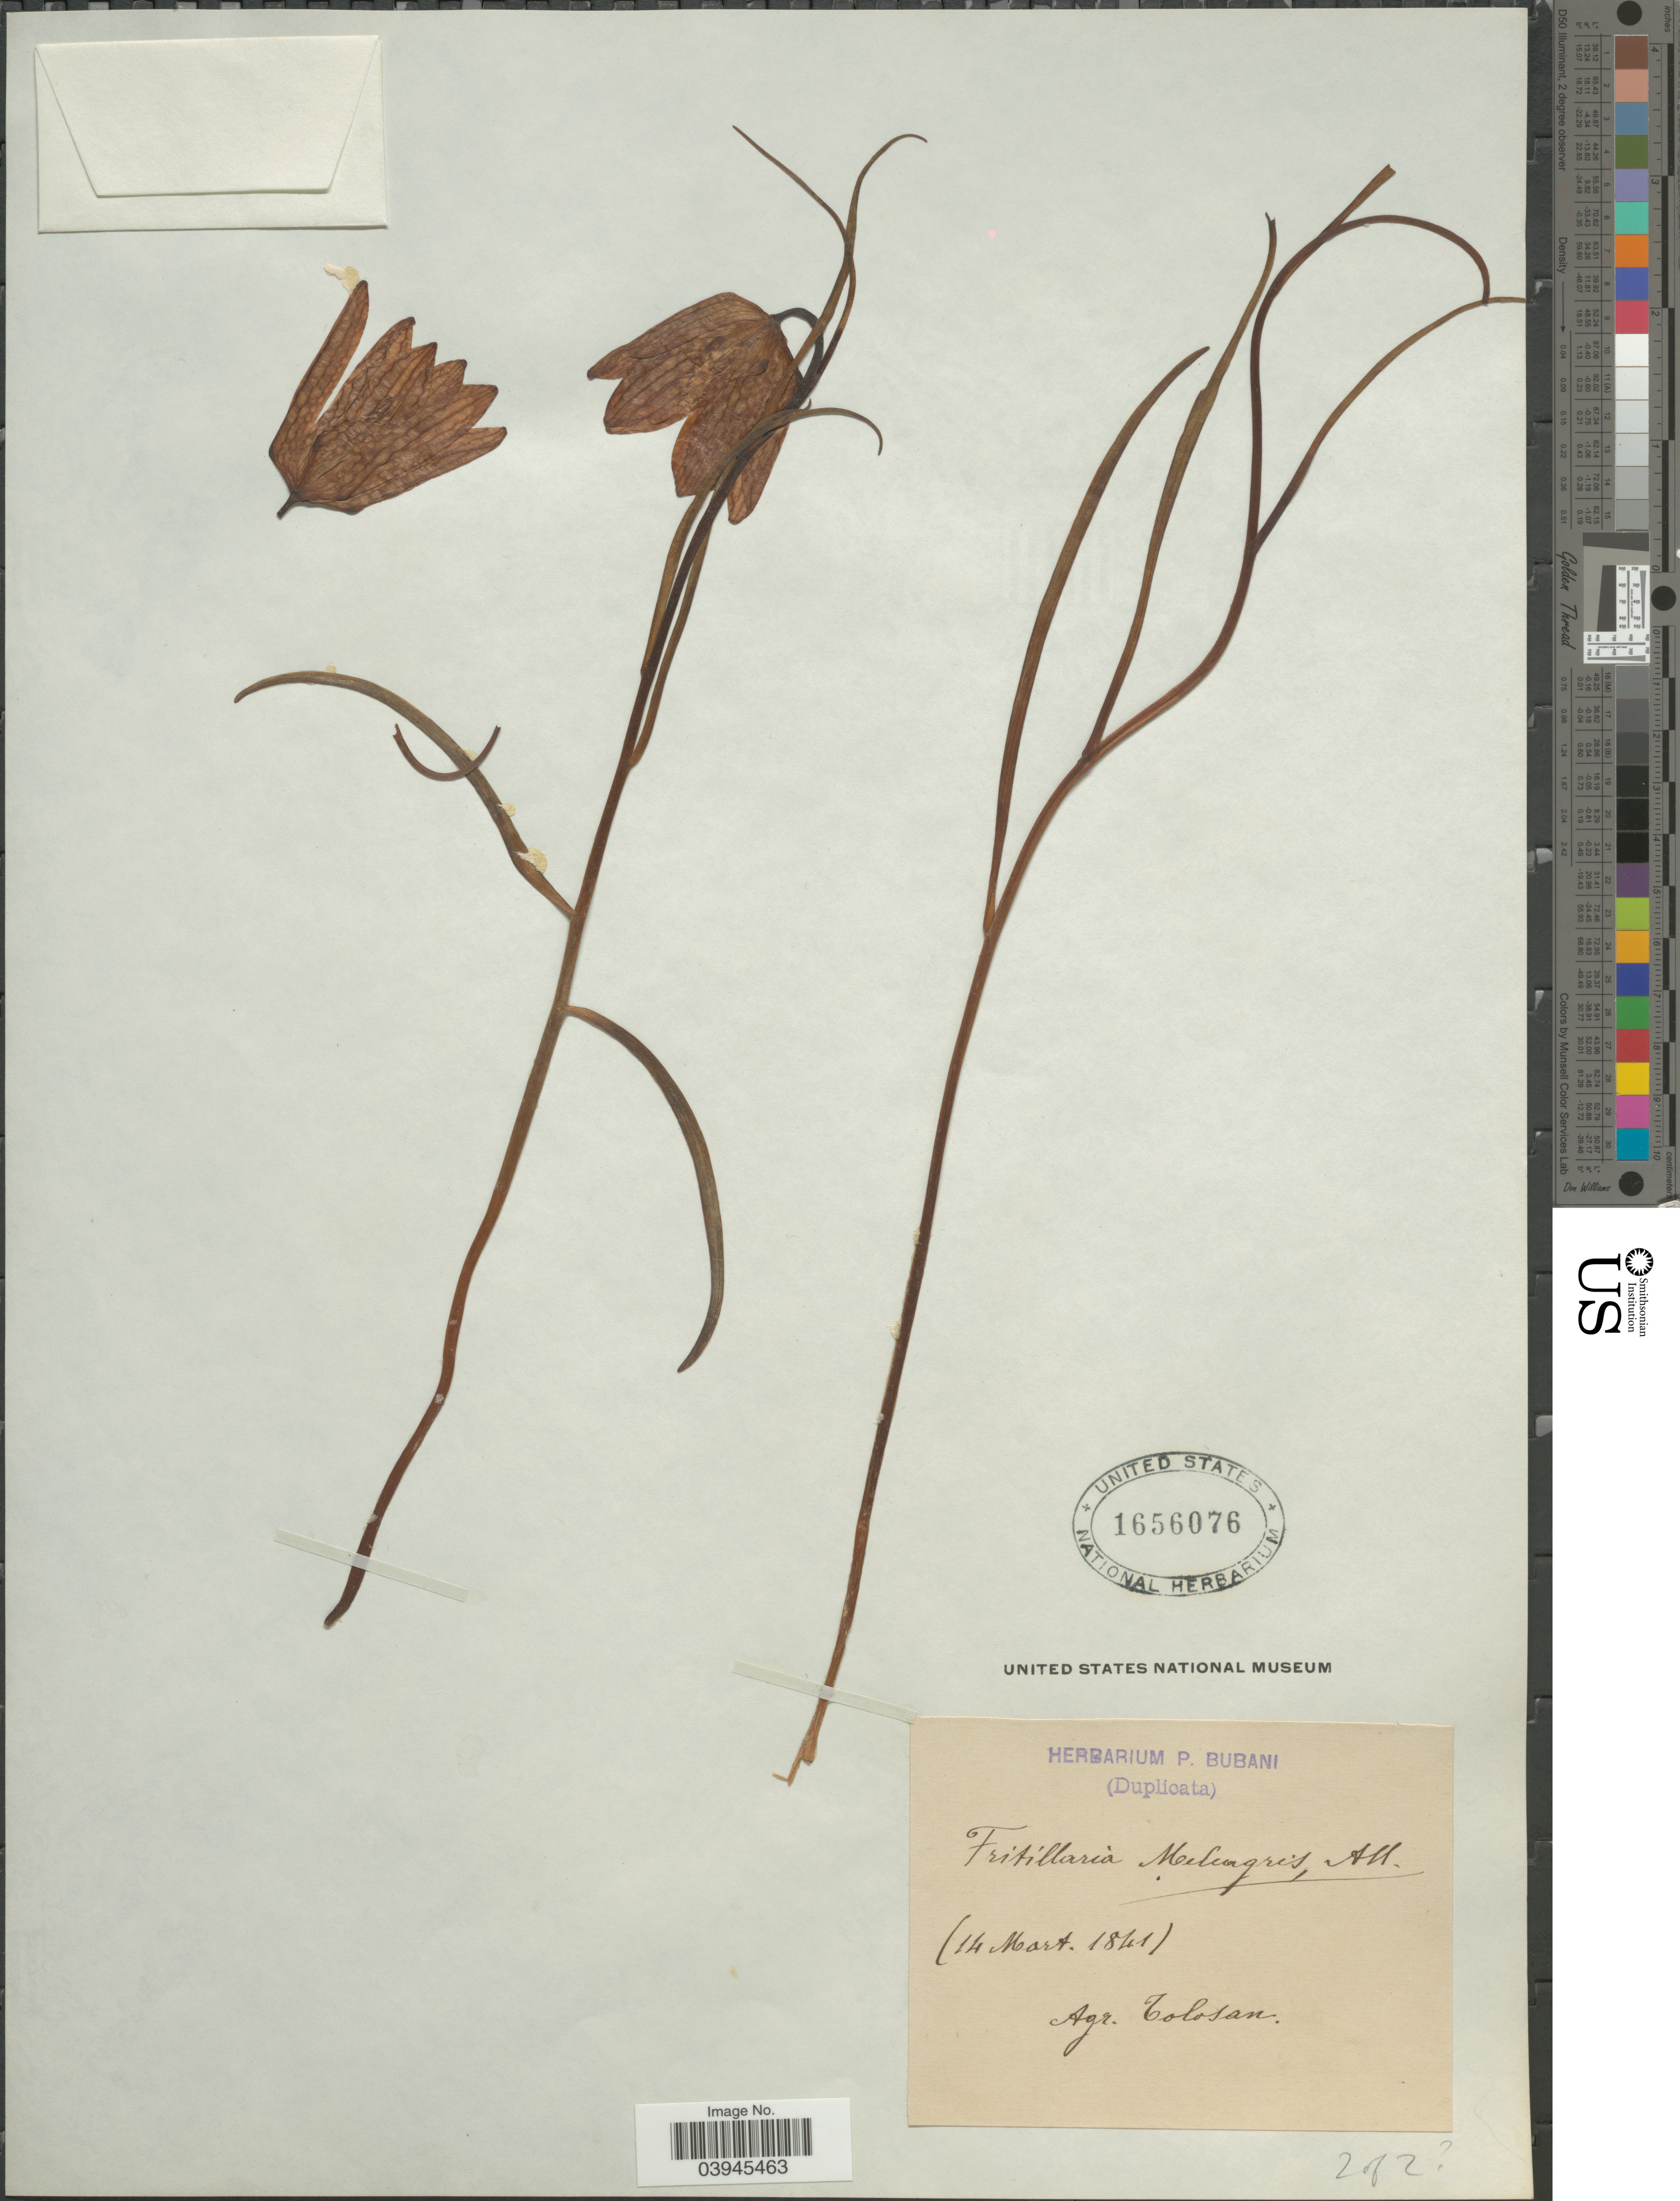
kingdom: Plantae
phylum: Tracheophyta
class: Liliopsida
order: Liliales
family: Liliaceae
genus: Fritillaria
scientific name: Fritillaria meleagris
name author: Lindl.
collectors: ex herb. P. Bubani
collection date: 1841-03-14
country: France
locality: Agr. Tolosan.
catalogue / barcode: US 1656076